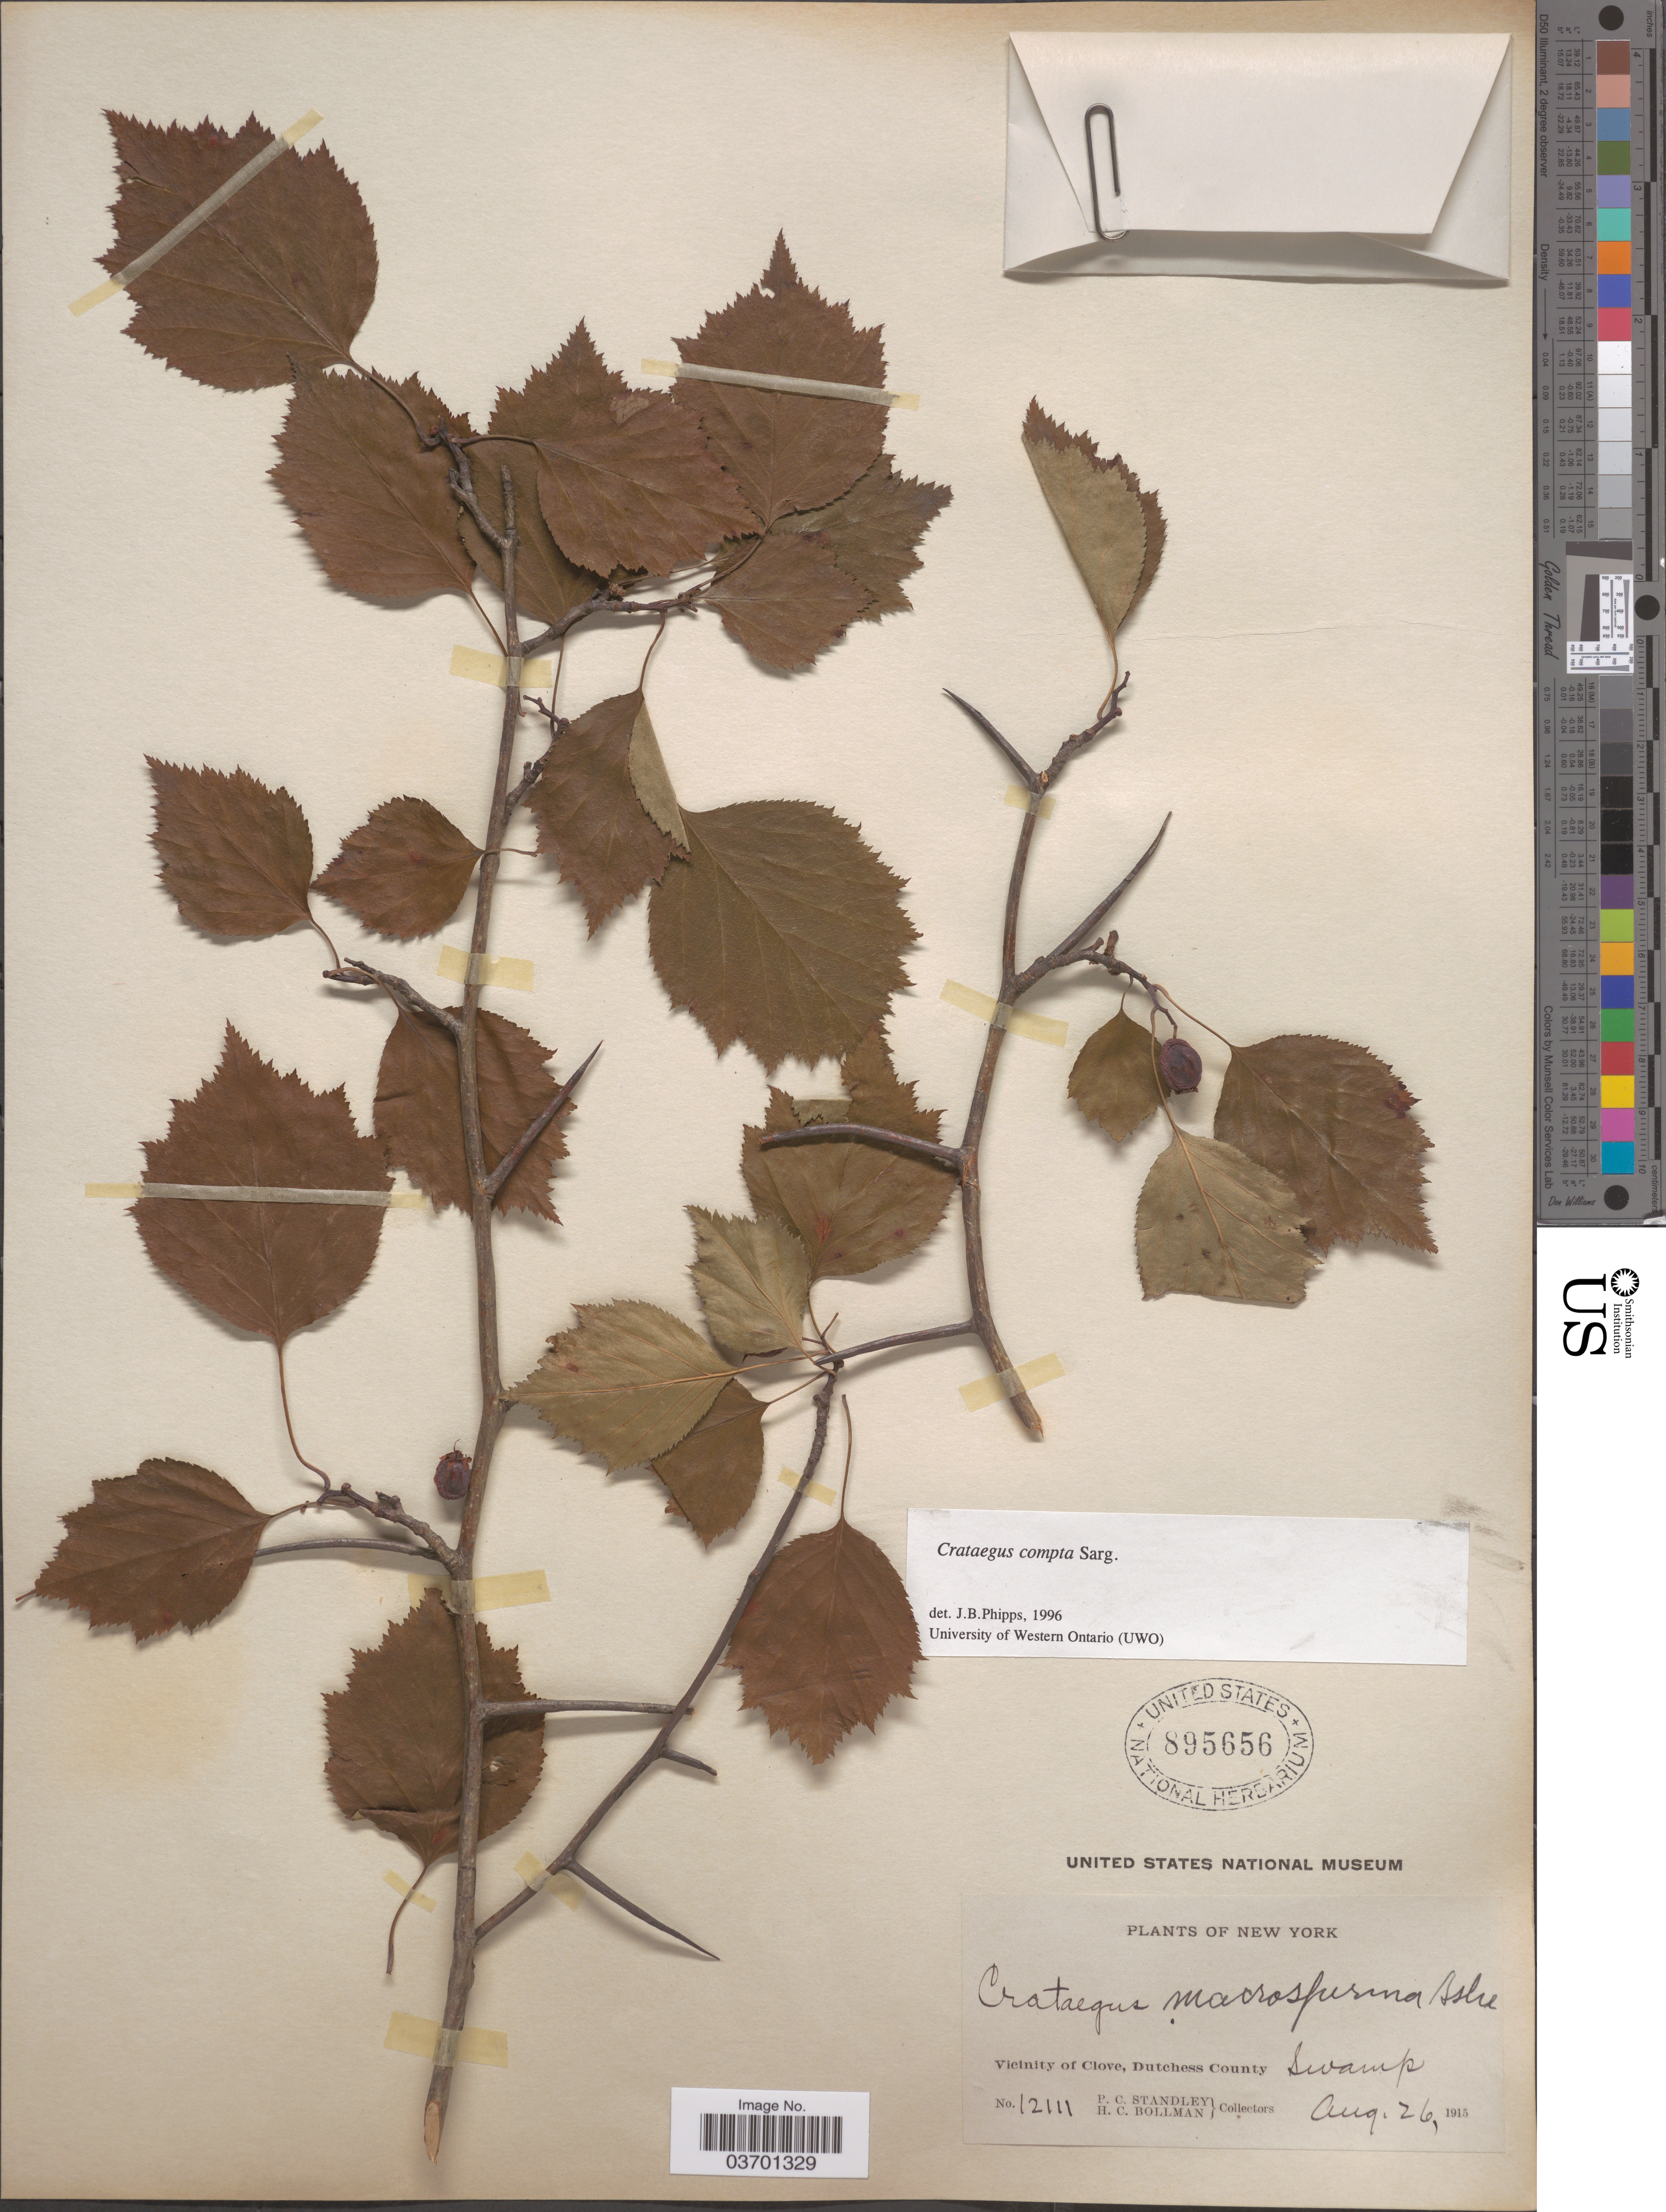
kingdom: Plantae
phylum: Tracheophyta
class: Magnoliopsida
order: Rosales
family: Rosaceae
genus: Crataegus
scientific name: Crataegus populnea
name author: Ashe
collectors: P. C. Standley & H. C. Bollman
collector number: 12111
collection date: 1915-08-26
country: United States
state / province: New York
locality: Vicinity of Clove, Dutchess County.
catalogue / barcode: US 895656